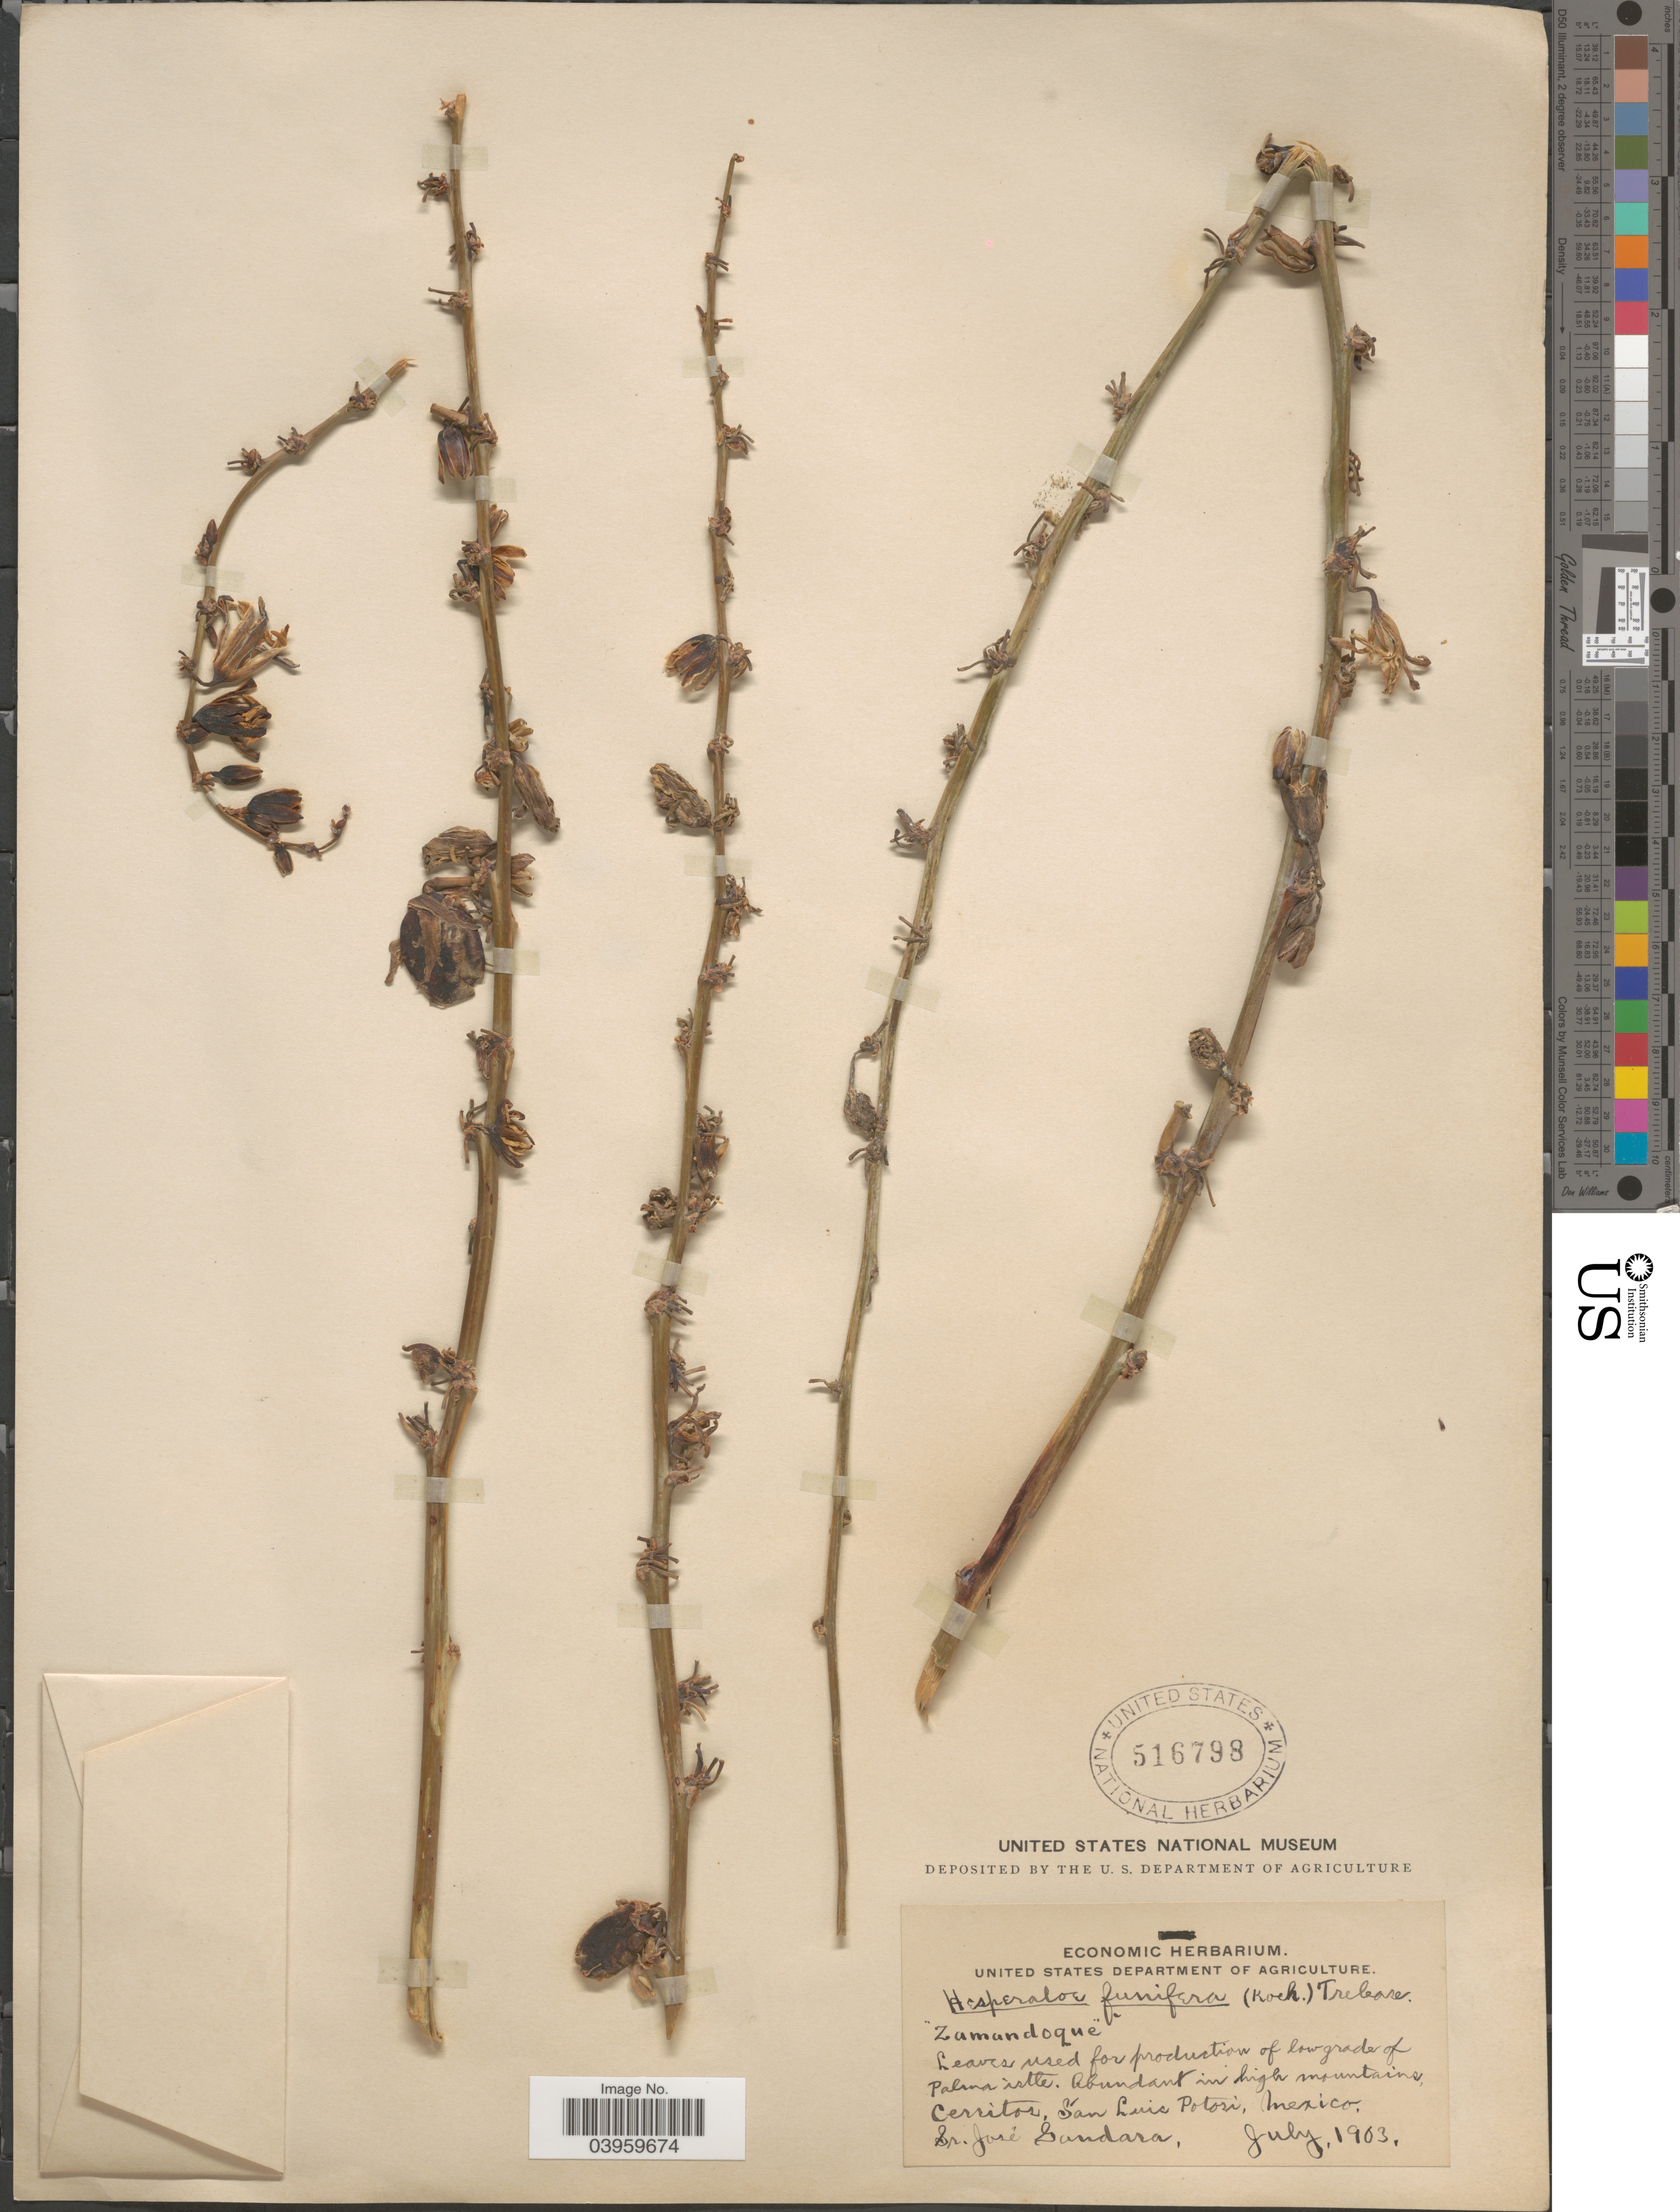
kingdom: Plantae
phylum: Tracheophyta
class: Liliopsida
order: Asparagales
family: Asparagaceae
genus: Hesperaloe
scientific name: Hesperaloe funifera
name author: (K. Koch) Trel.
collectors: J. M. Gándara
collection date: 1903-07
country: Mexico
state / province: San Luis Potosí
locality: In high mountains, Cerritos.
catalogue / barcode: US 516798